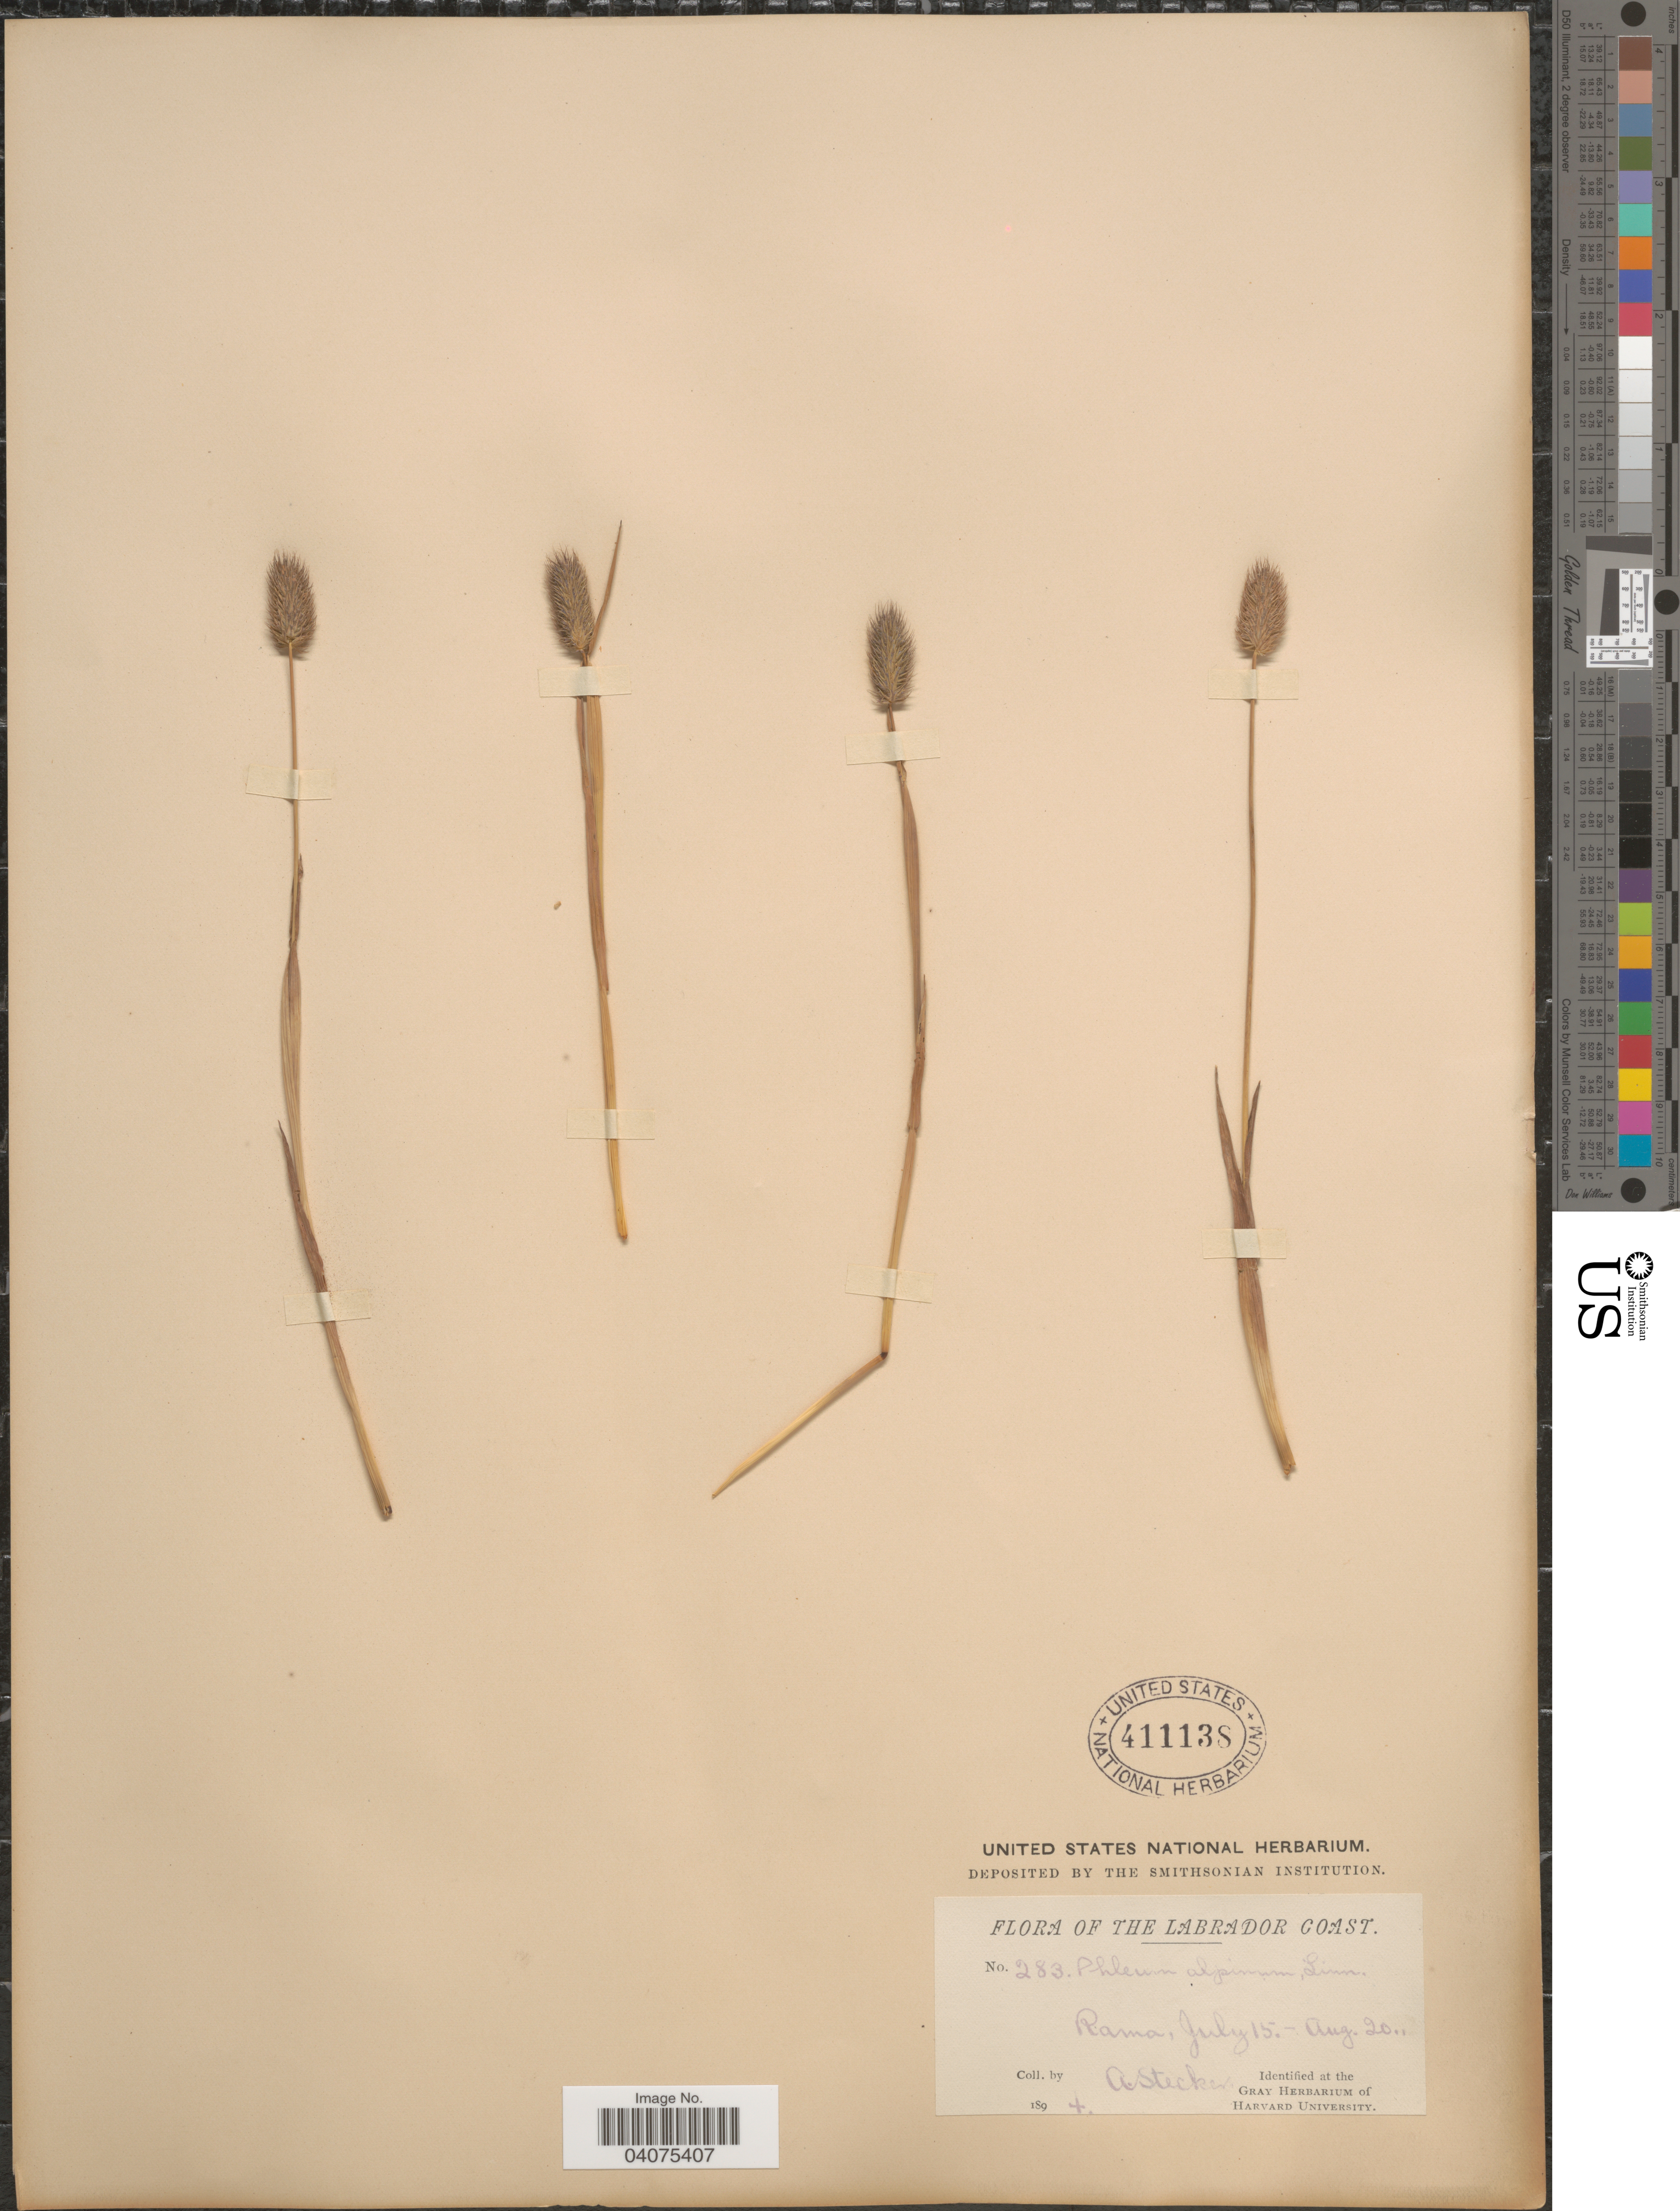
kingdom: Plantae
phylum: Tracheophyta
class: Liliopsida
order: Poales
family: Poaceae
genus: Phleum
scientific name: Phleum alpinum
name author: L.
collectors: A. Stecker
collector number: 283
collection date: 1894-07-15/1894-08-20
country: Canada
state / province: Newfoundland and Labrador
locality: Labrador Coast. Rama.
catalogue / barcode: US 411138